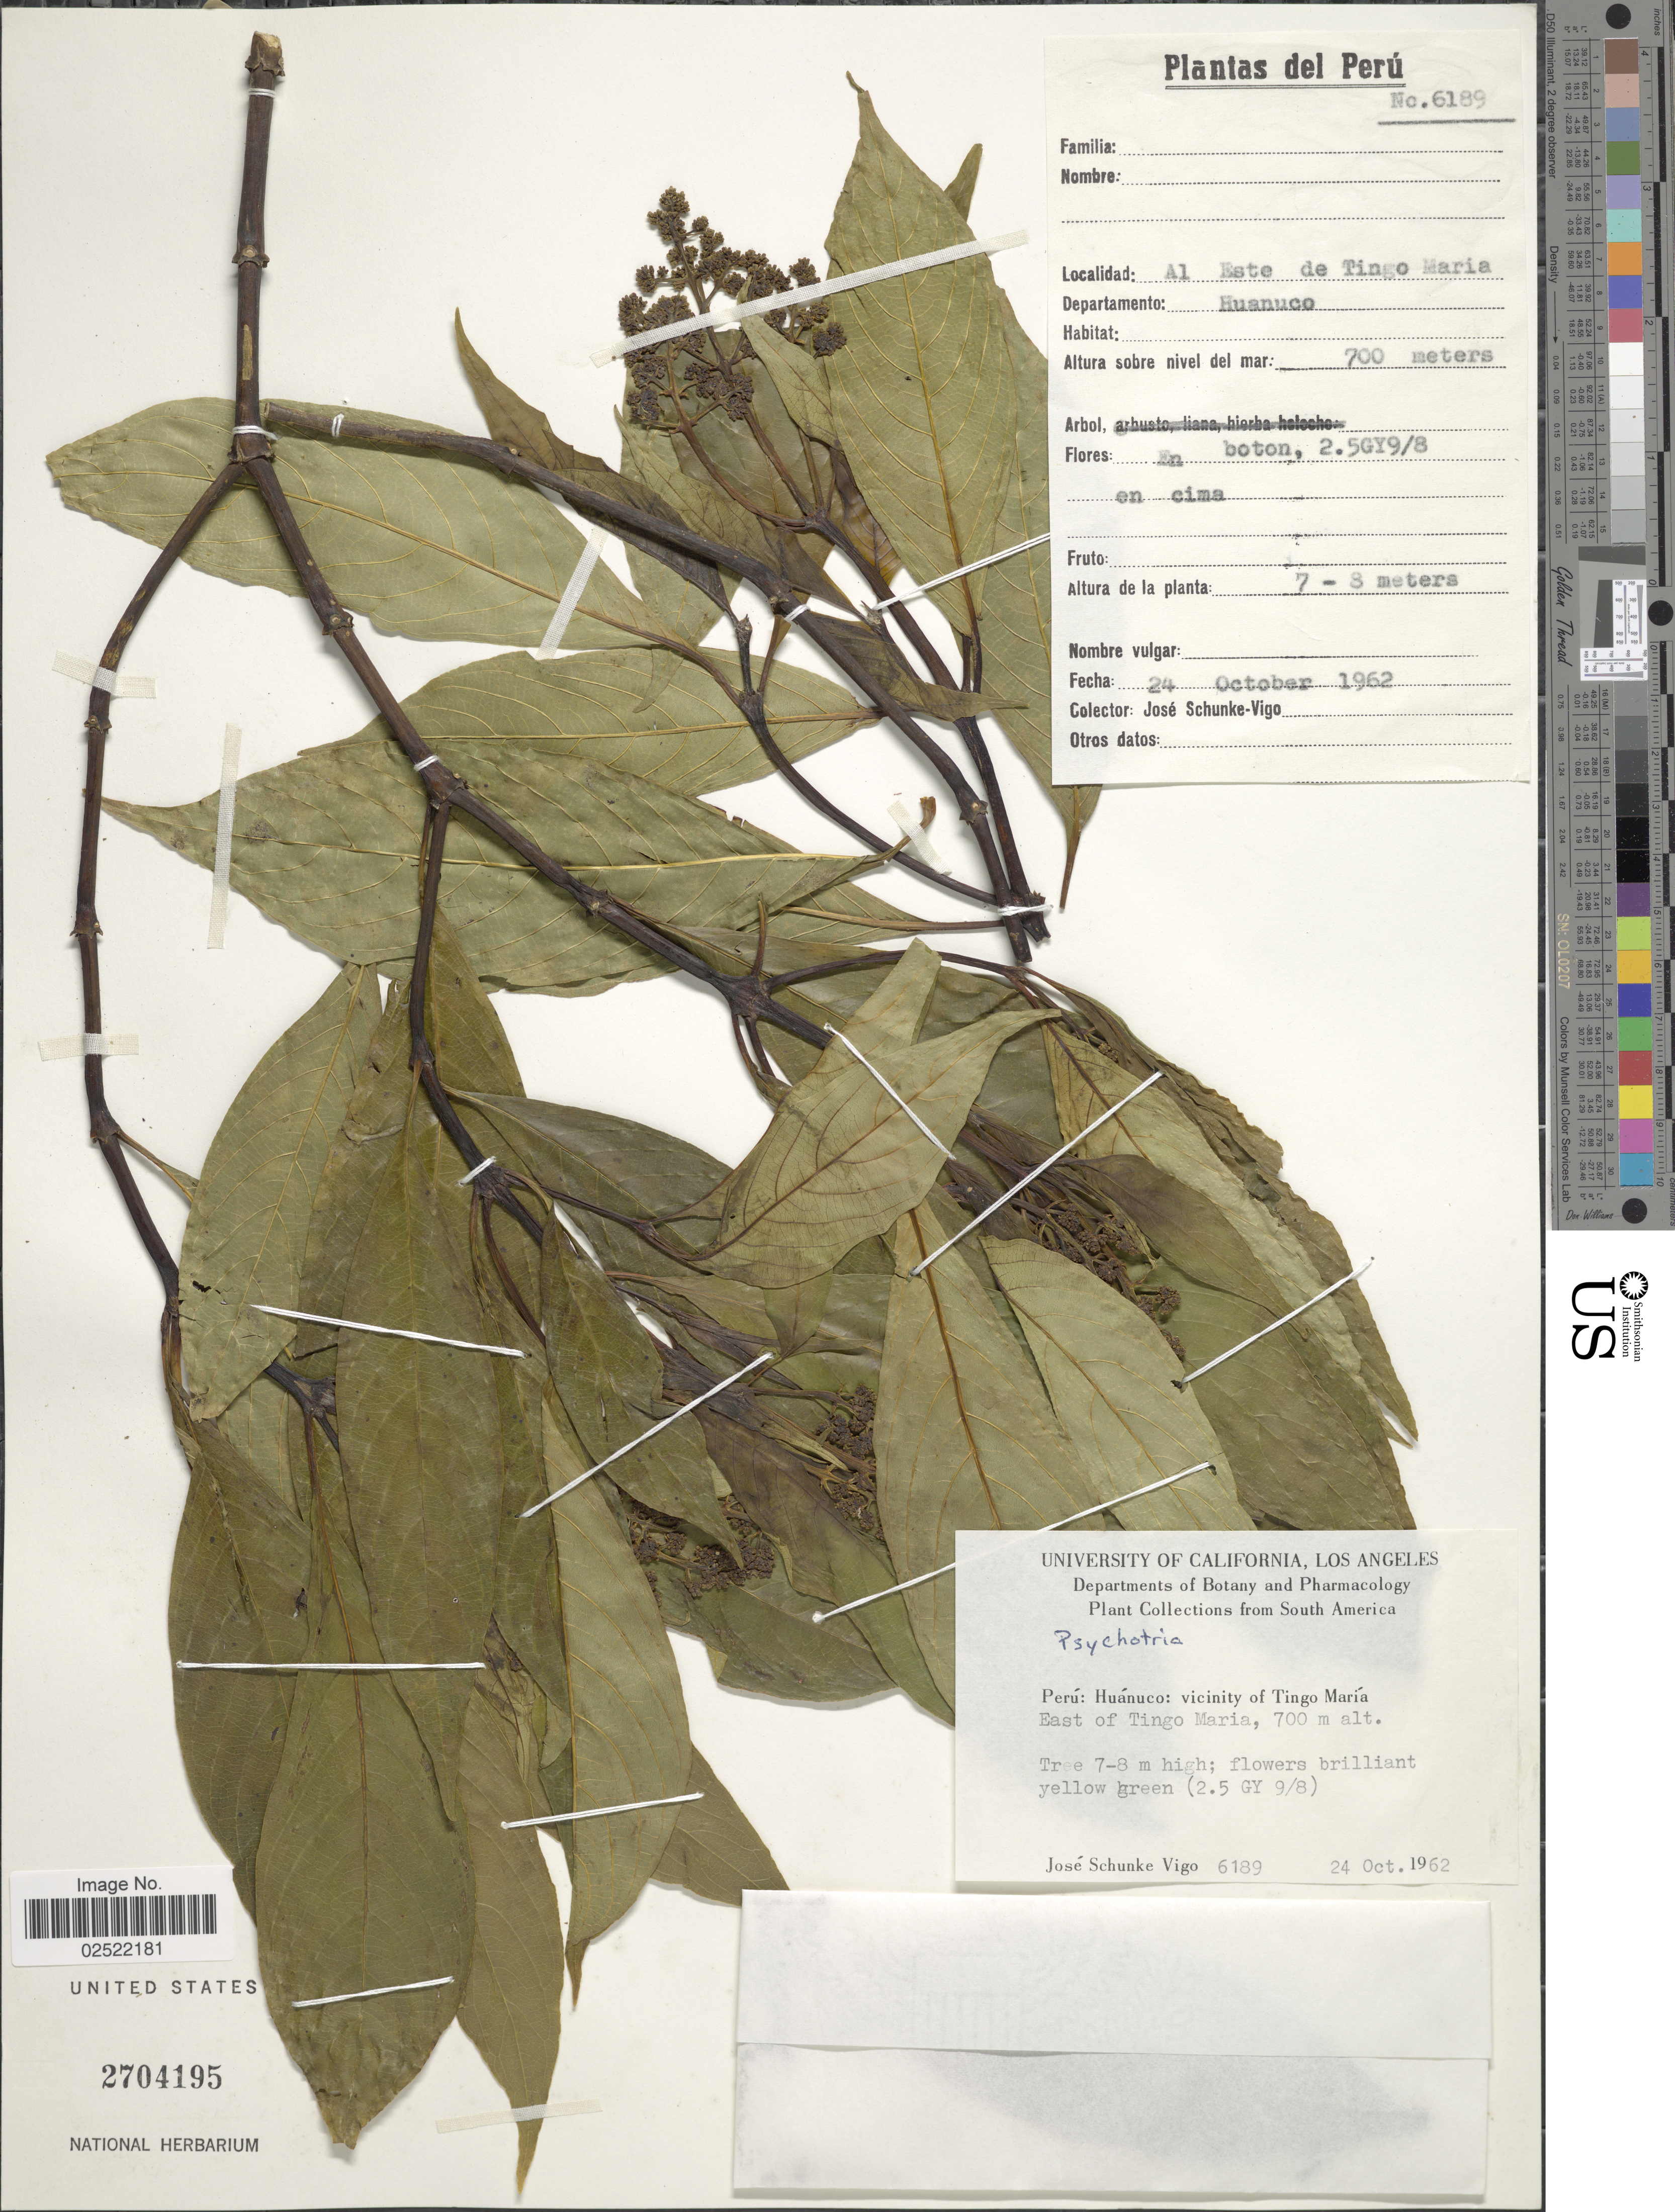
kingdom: Plantae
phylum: Tracheophyta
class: Magnoliopsida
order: Gentianales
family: Rubiaceae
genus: Psychotria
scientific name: Psychotria sp.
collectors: J. Schunke Vigo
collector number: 6189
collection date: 1962-10-24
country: Peru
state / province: Huánuco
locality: Vicinity of Tingo María. East of Tingo Maria.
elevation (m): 700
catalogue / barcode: US 2704195